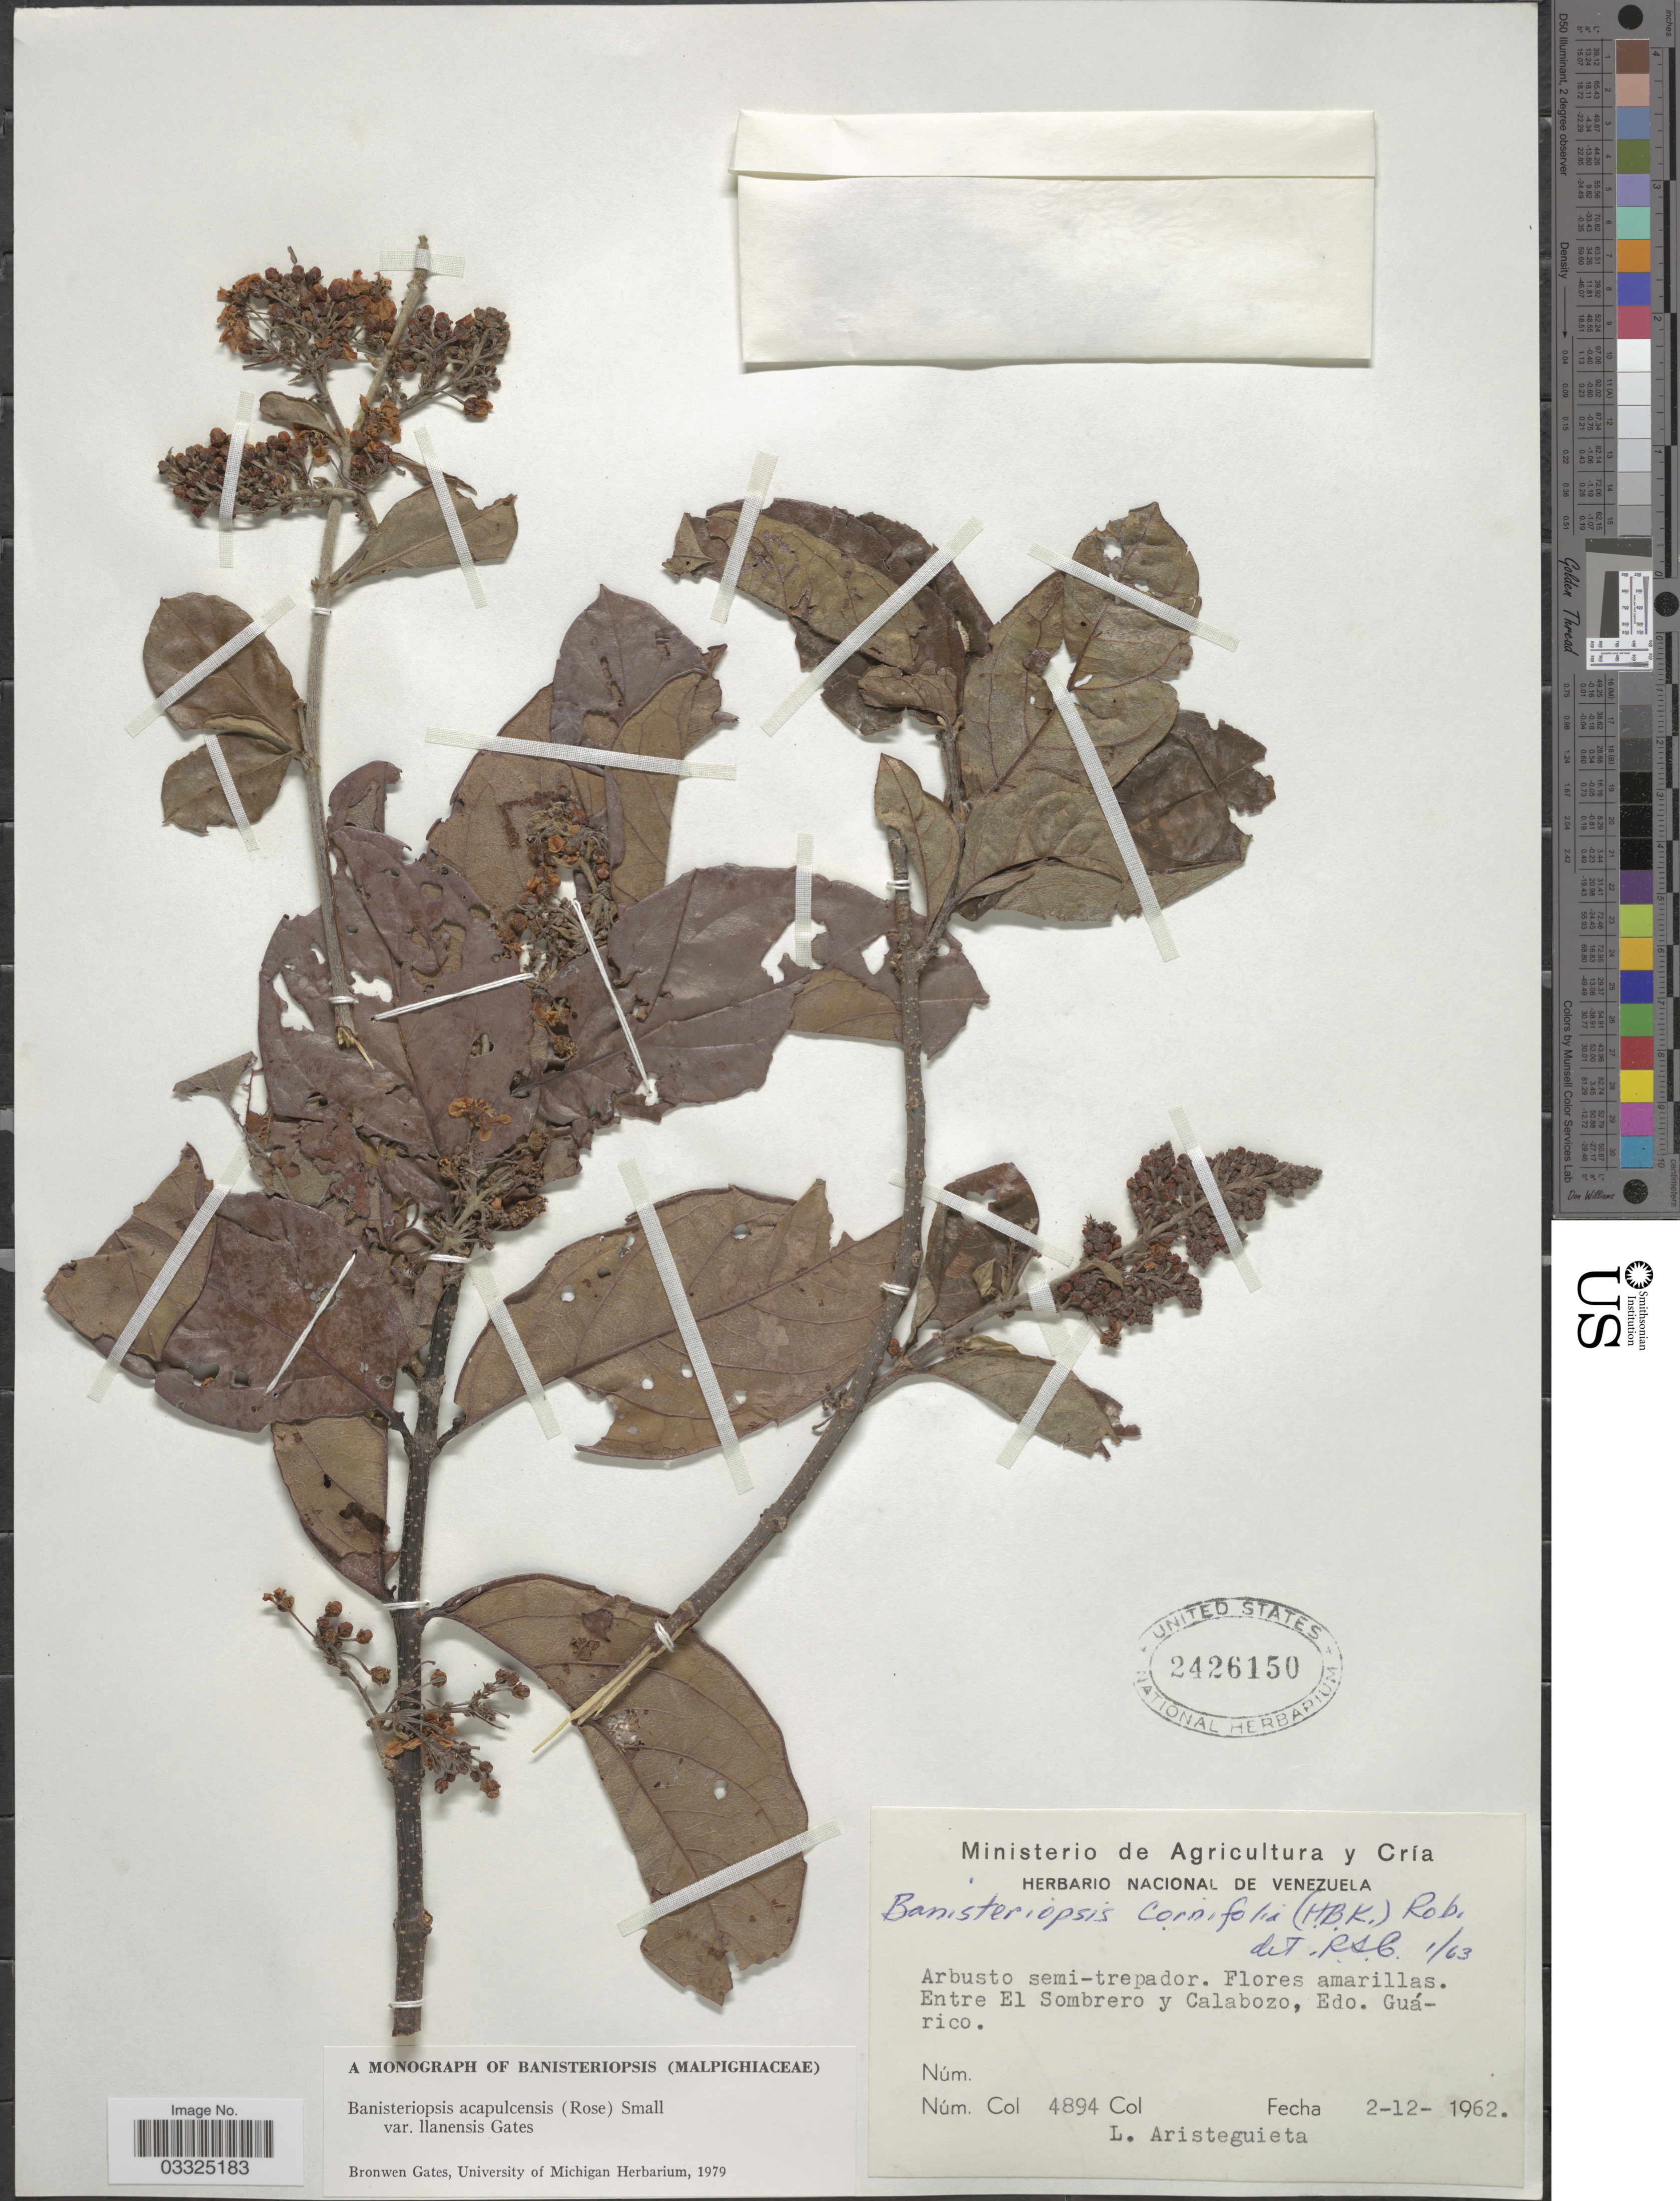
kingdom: Plantae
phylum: Tracheophyta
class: Magnoliopsida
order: Malpighiales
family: Malpighiaceae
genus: Bronwenia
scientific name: Bronwenia acapulcensis var. llanensis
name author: (B. Gates) W.R. Anderson & C. Davis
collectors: L. Aristeguieta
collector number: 4894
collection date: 1962-12-02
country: Venezuela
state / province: Guárico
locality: Entre El Sombrero y Calabozo.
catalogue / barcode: US 2426150